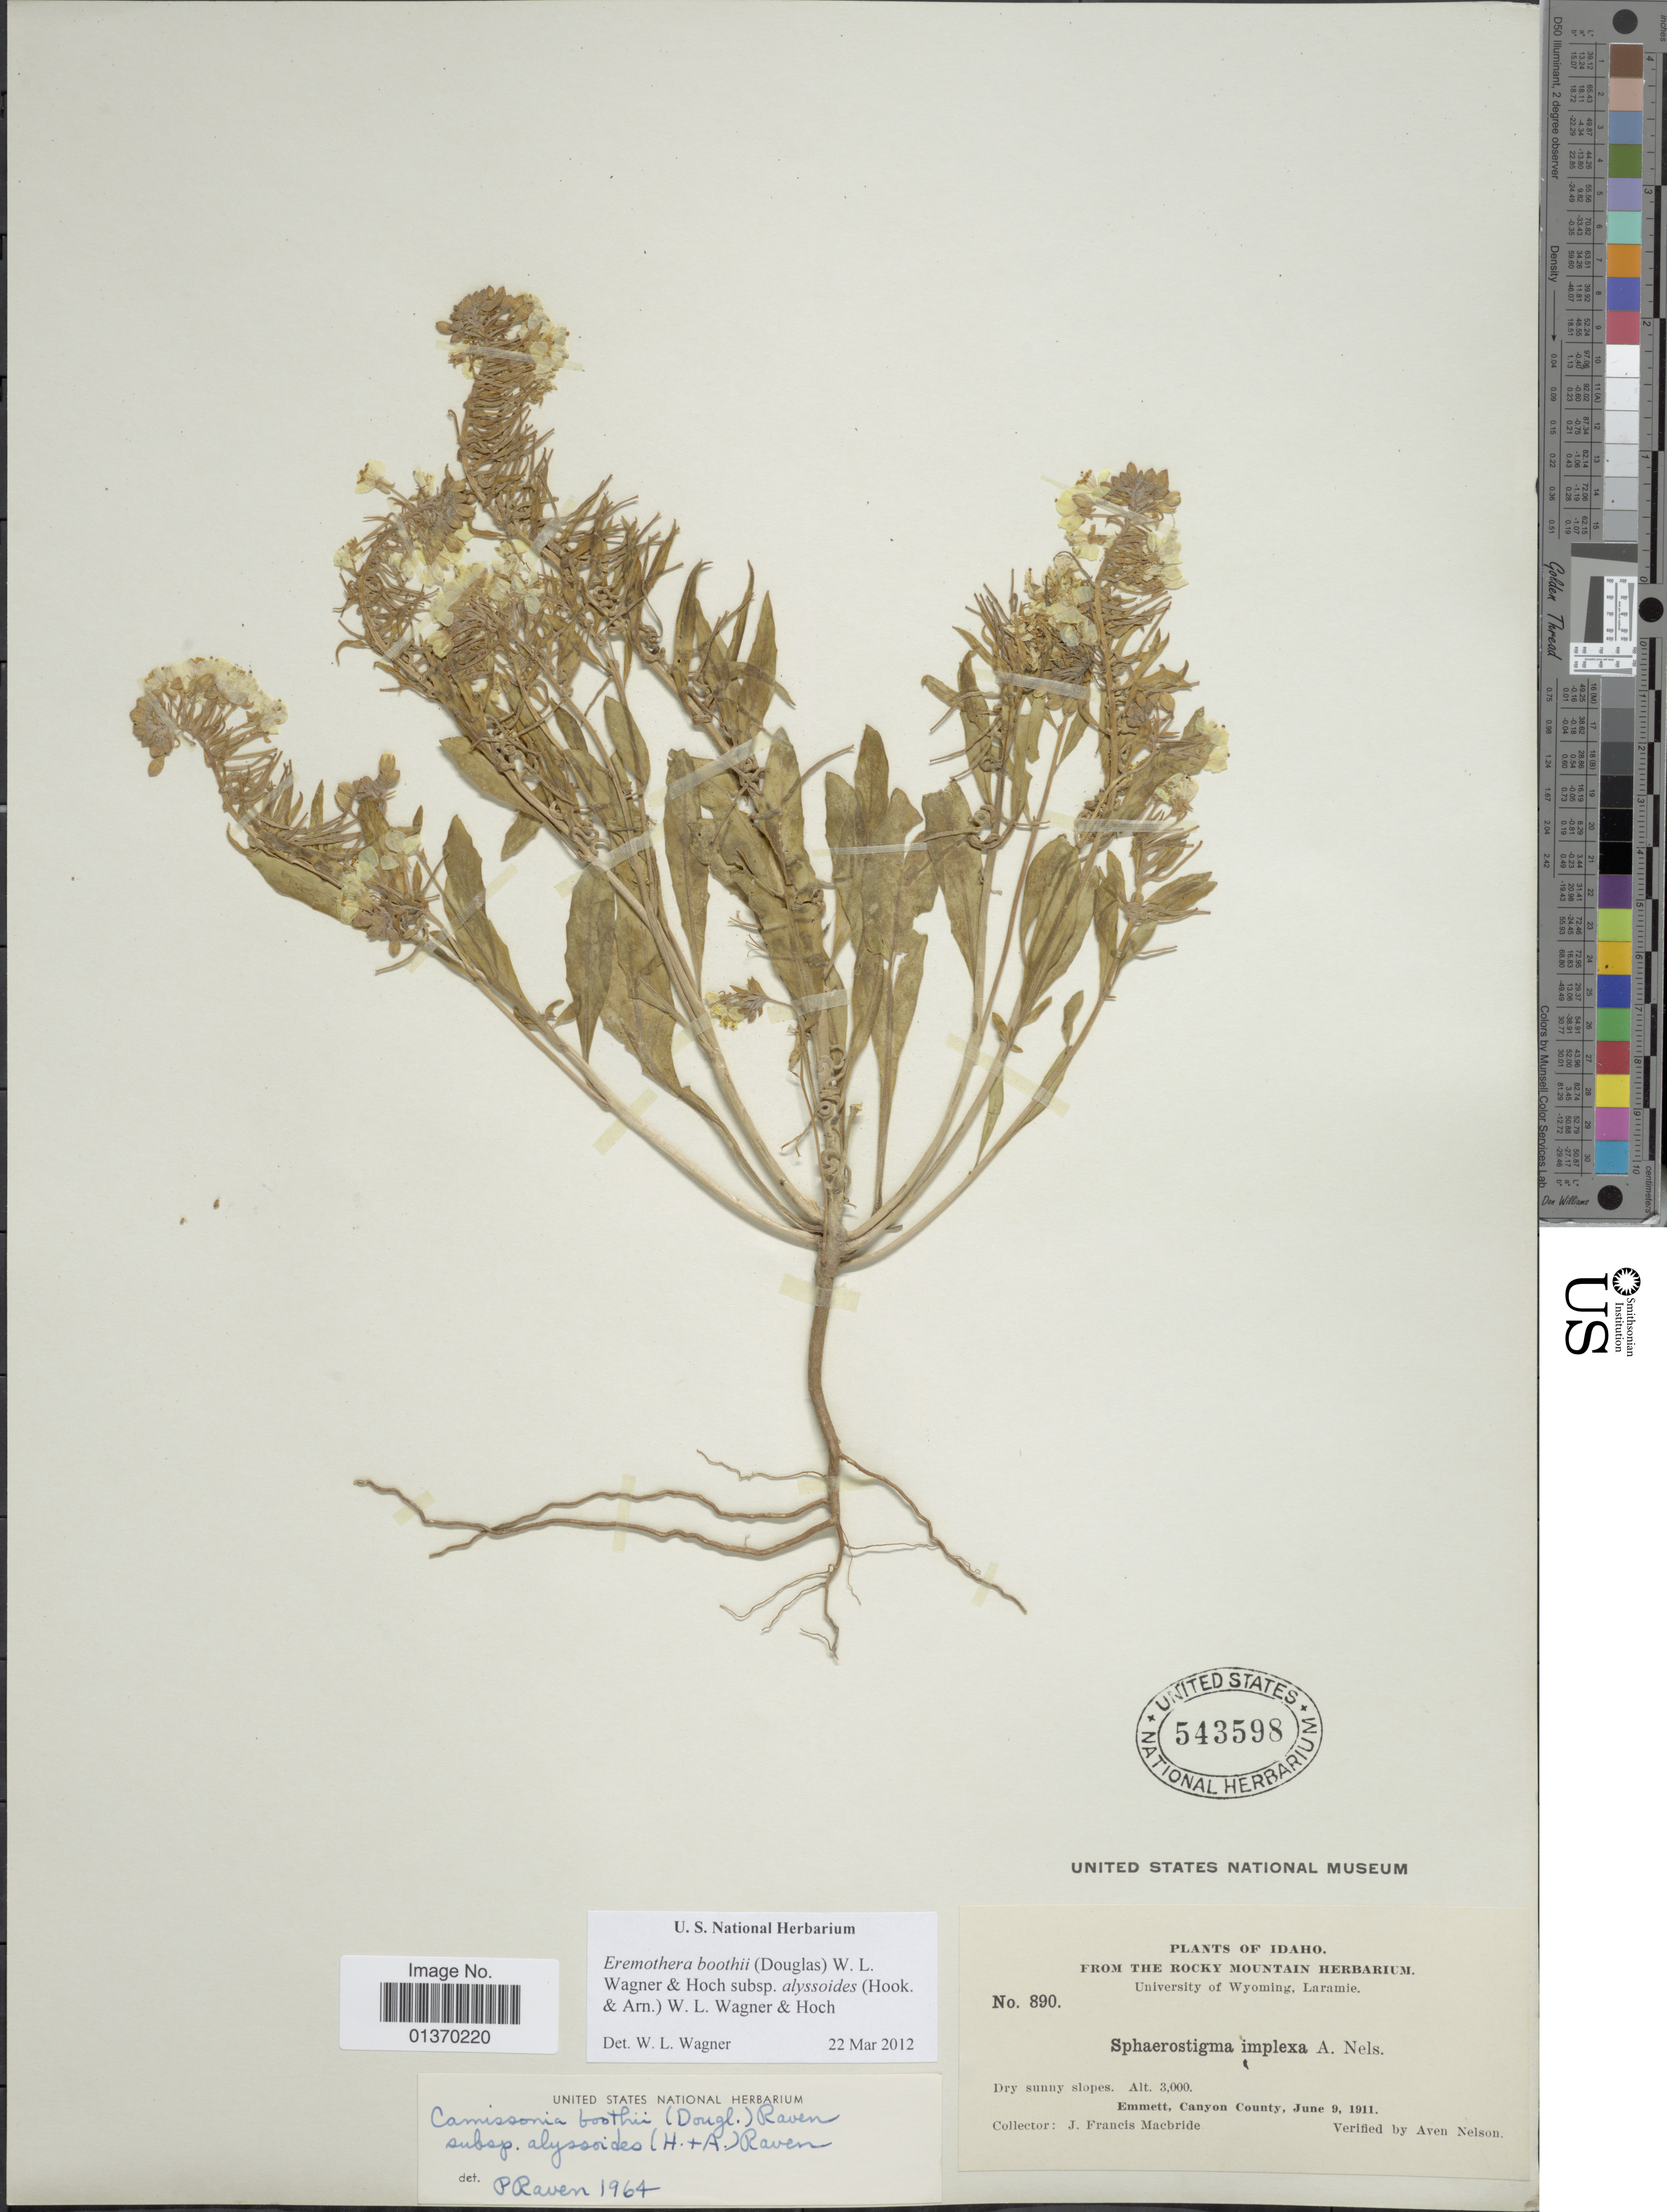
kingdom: Plantae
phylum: Tracheophyta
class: Magnoliopsida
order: Myrtales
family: Onagraceae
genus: Eremothera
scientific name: Eremothera boothii subsp. alyssoides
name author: (Hook. & Arn.) W.L. Wagner & Hoch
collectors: J. F. Macbride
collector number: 890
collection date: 1911-06-09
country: United States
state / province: Idaho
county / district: Canyon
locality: Emmett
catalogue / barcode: US 543598